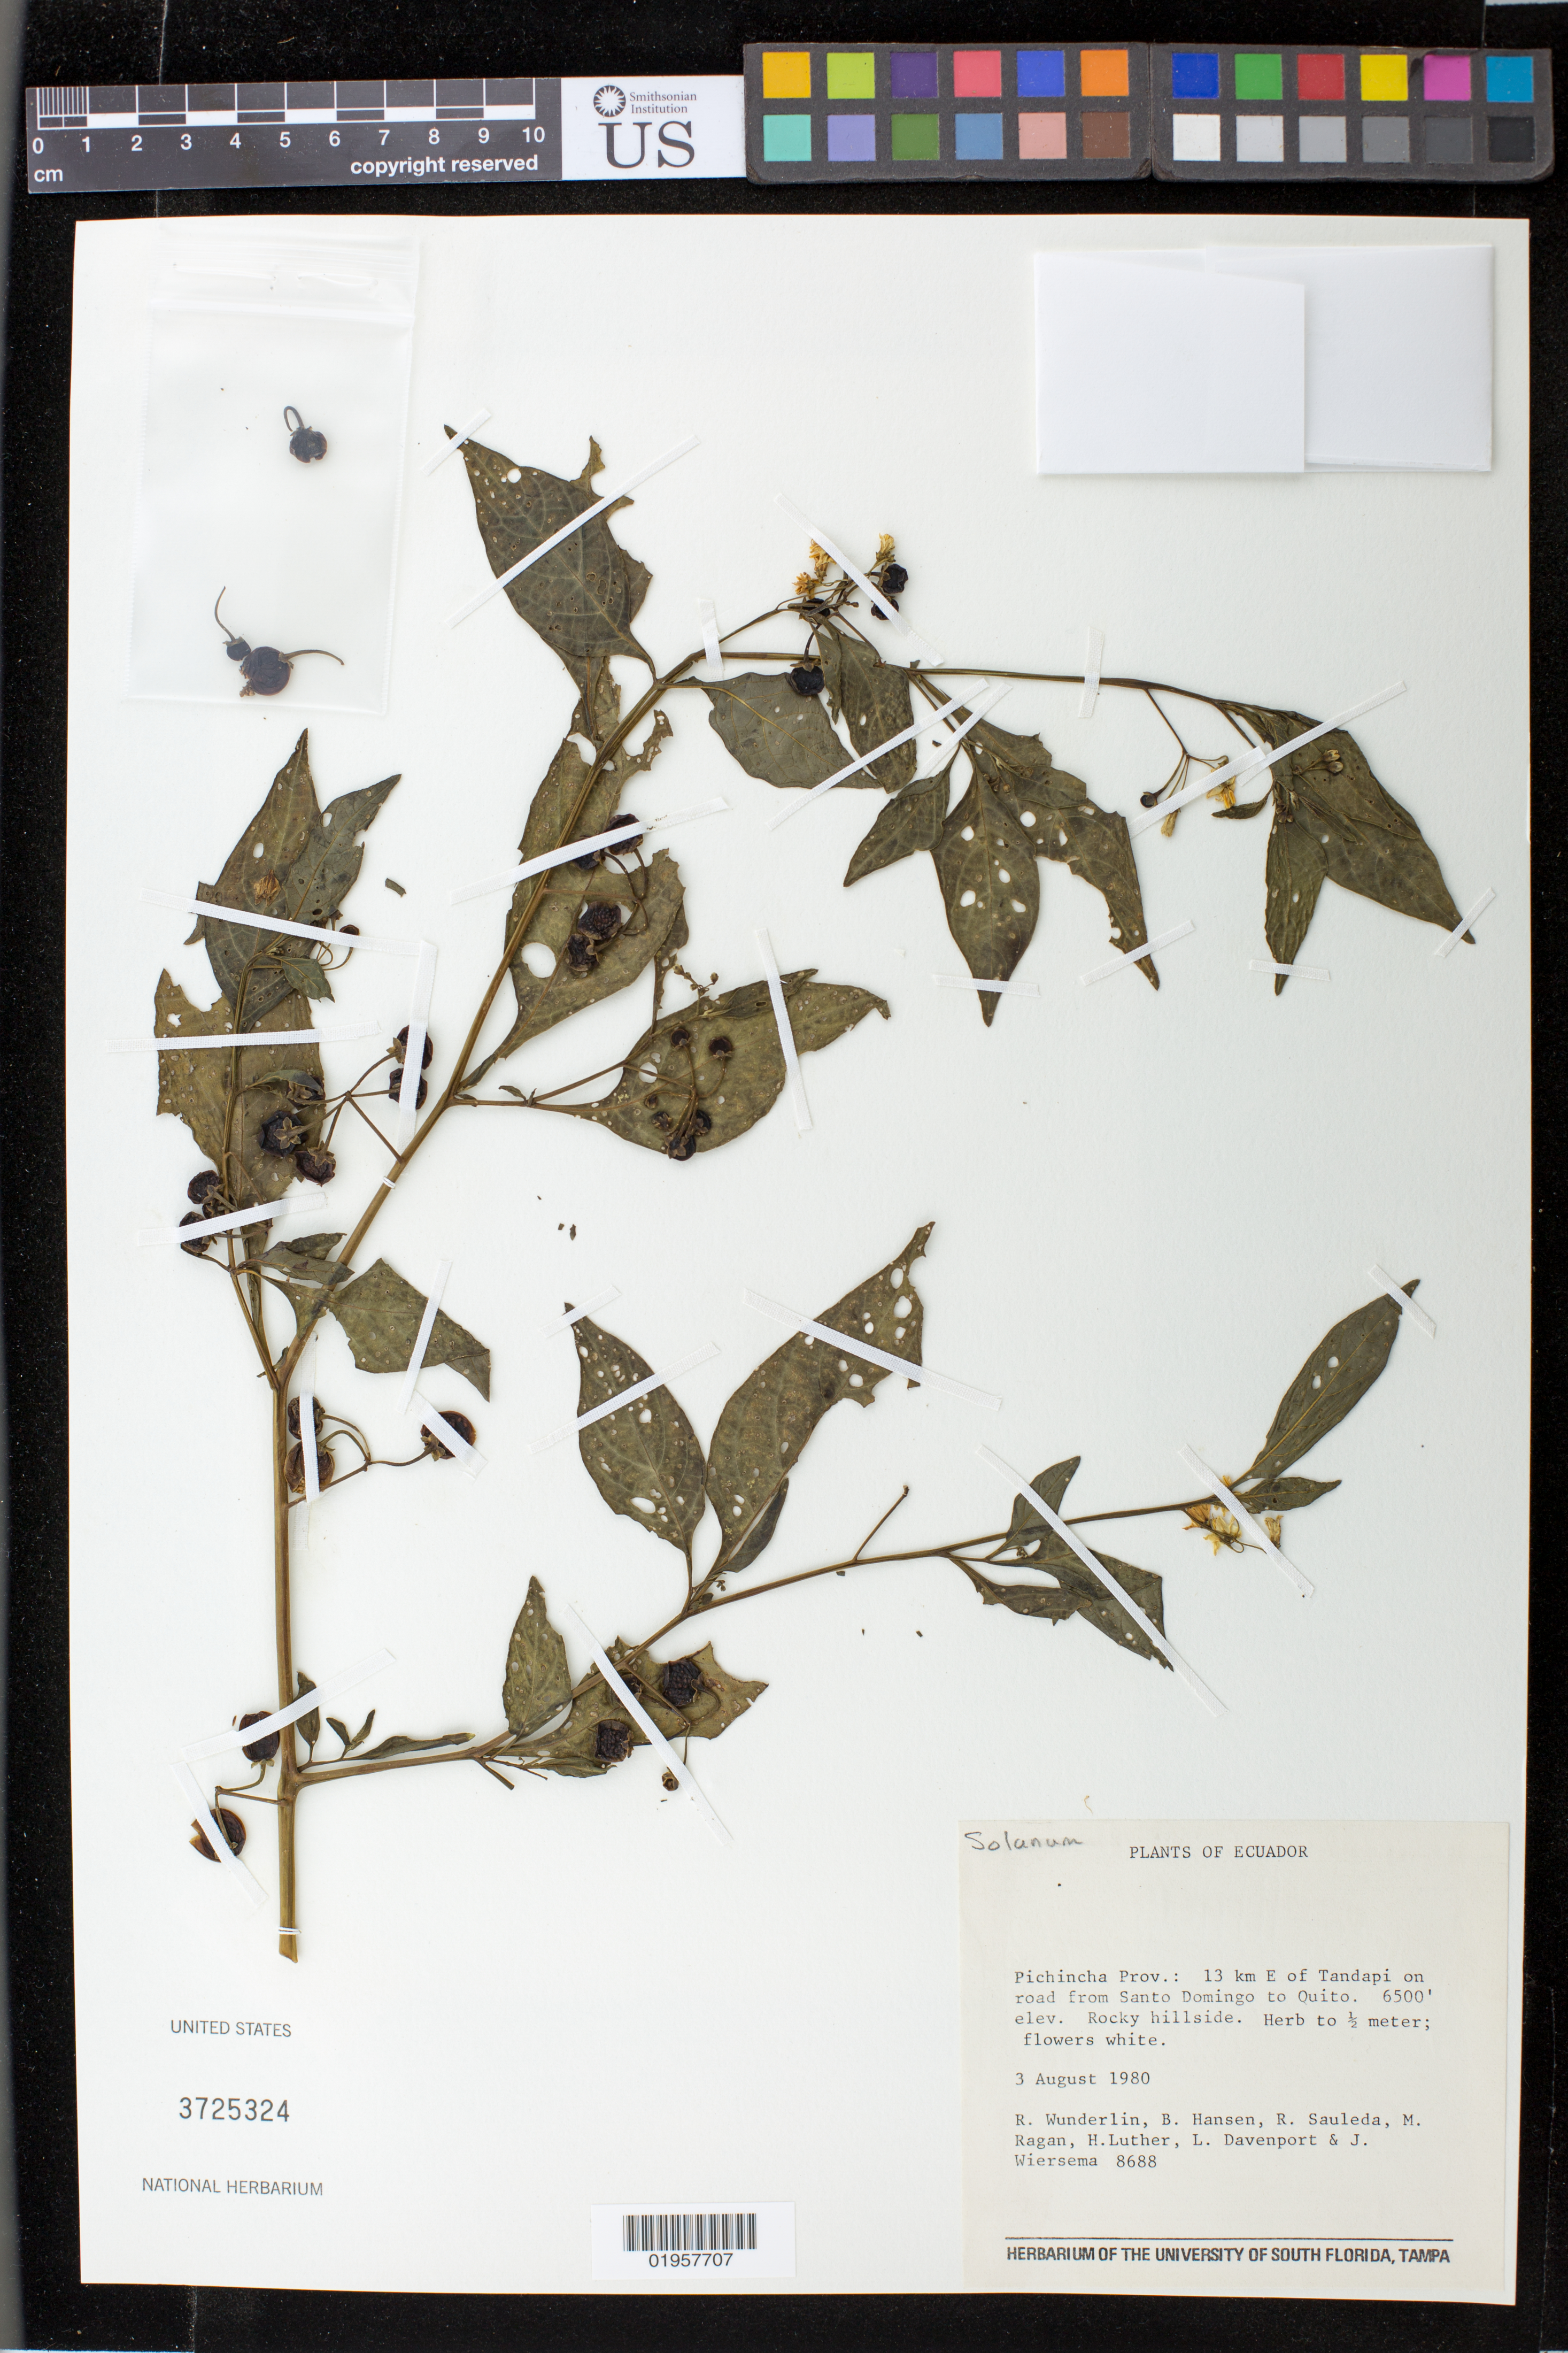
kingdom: Plantae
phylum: Tracheophyta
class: Magnoliopsida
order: Solanales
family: Solanaceae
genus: Solanum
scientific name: Solanum nigrescens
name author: M. Martens & Galeotti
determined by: Knapp, S. D.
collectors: R. P. Wunderlin, B. Hansen, R. Sauleda, M. E. Ragan, H. Luther, L. Davenport & J. H. Wiersema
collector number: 8688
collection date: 1980-08-03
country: Ecuador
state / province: Pichincha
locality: Tadapím 13 km E, on road from Santo Domingo to Quito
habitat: Rocky hillside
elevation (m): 1981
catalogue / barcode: US 3725324